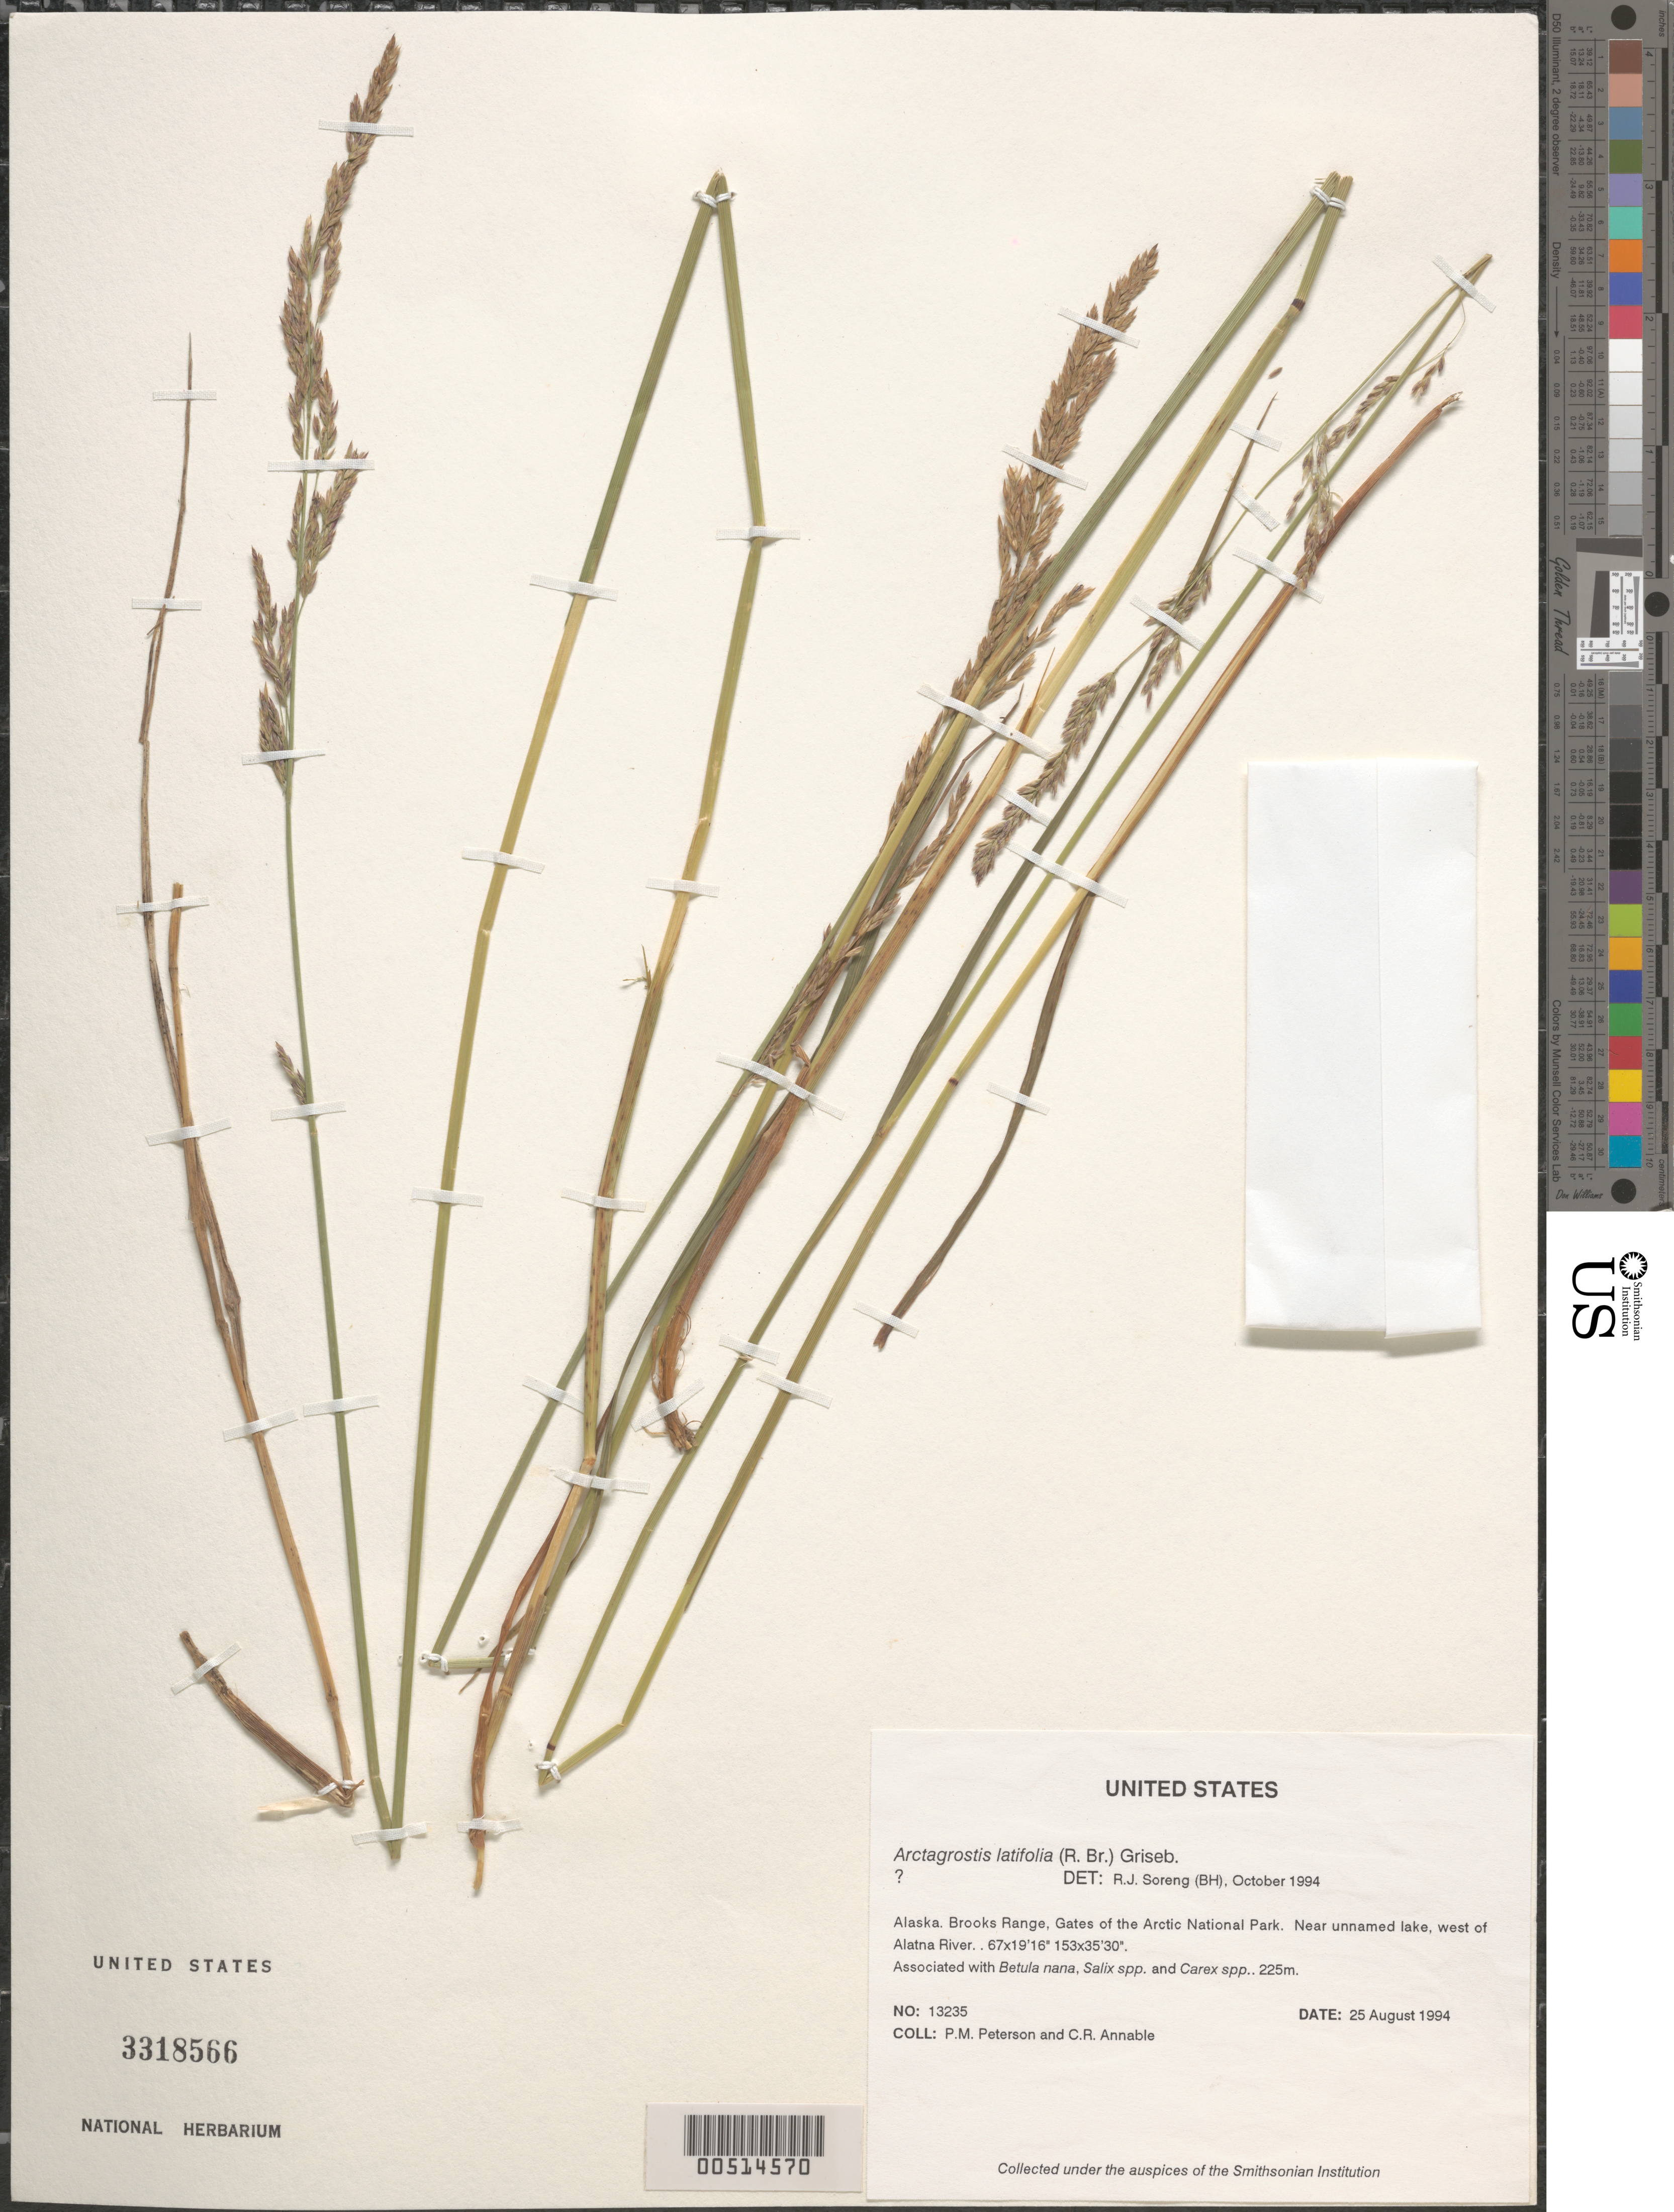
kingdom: Plantae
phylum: Tracheophyta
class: Liliopsida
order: Poales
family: Poaceae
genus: Arctagrostis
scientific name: Arctagrostis latifolia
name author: (R. Br.) Griseb.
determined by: Soreng, Robert J., Research Associate (BOT), Smithsonian Institution - National Museum of Natural History (UNITED STATES)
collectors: P. M. Peterson & C. R. Annable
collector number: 13235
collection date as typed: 25 Aug 1994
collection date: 1994-08-25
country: United States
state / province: Alaska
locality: Brooks Range, Gates of the Arctic National Park. Near unnamed lake, west of Alatna River.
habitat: Associated with {Betula nana}, {Salix spp.} and {Carex spp.}.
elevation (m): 225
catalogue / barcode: US 3318566